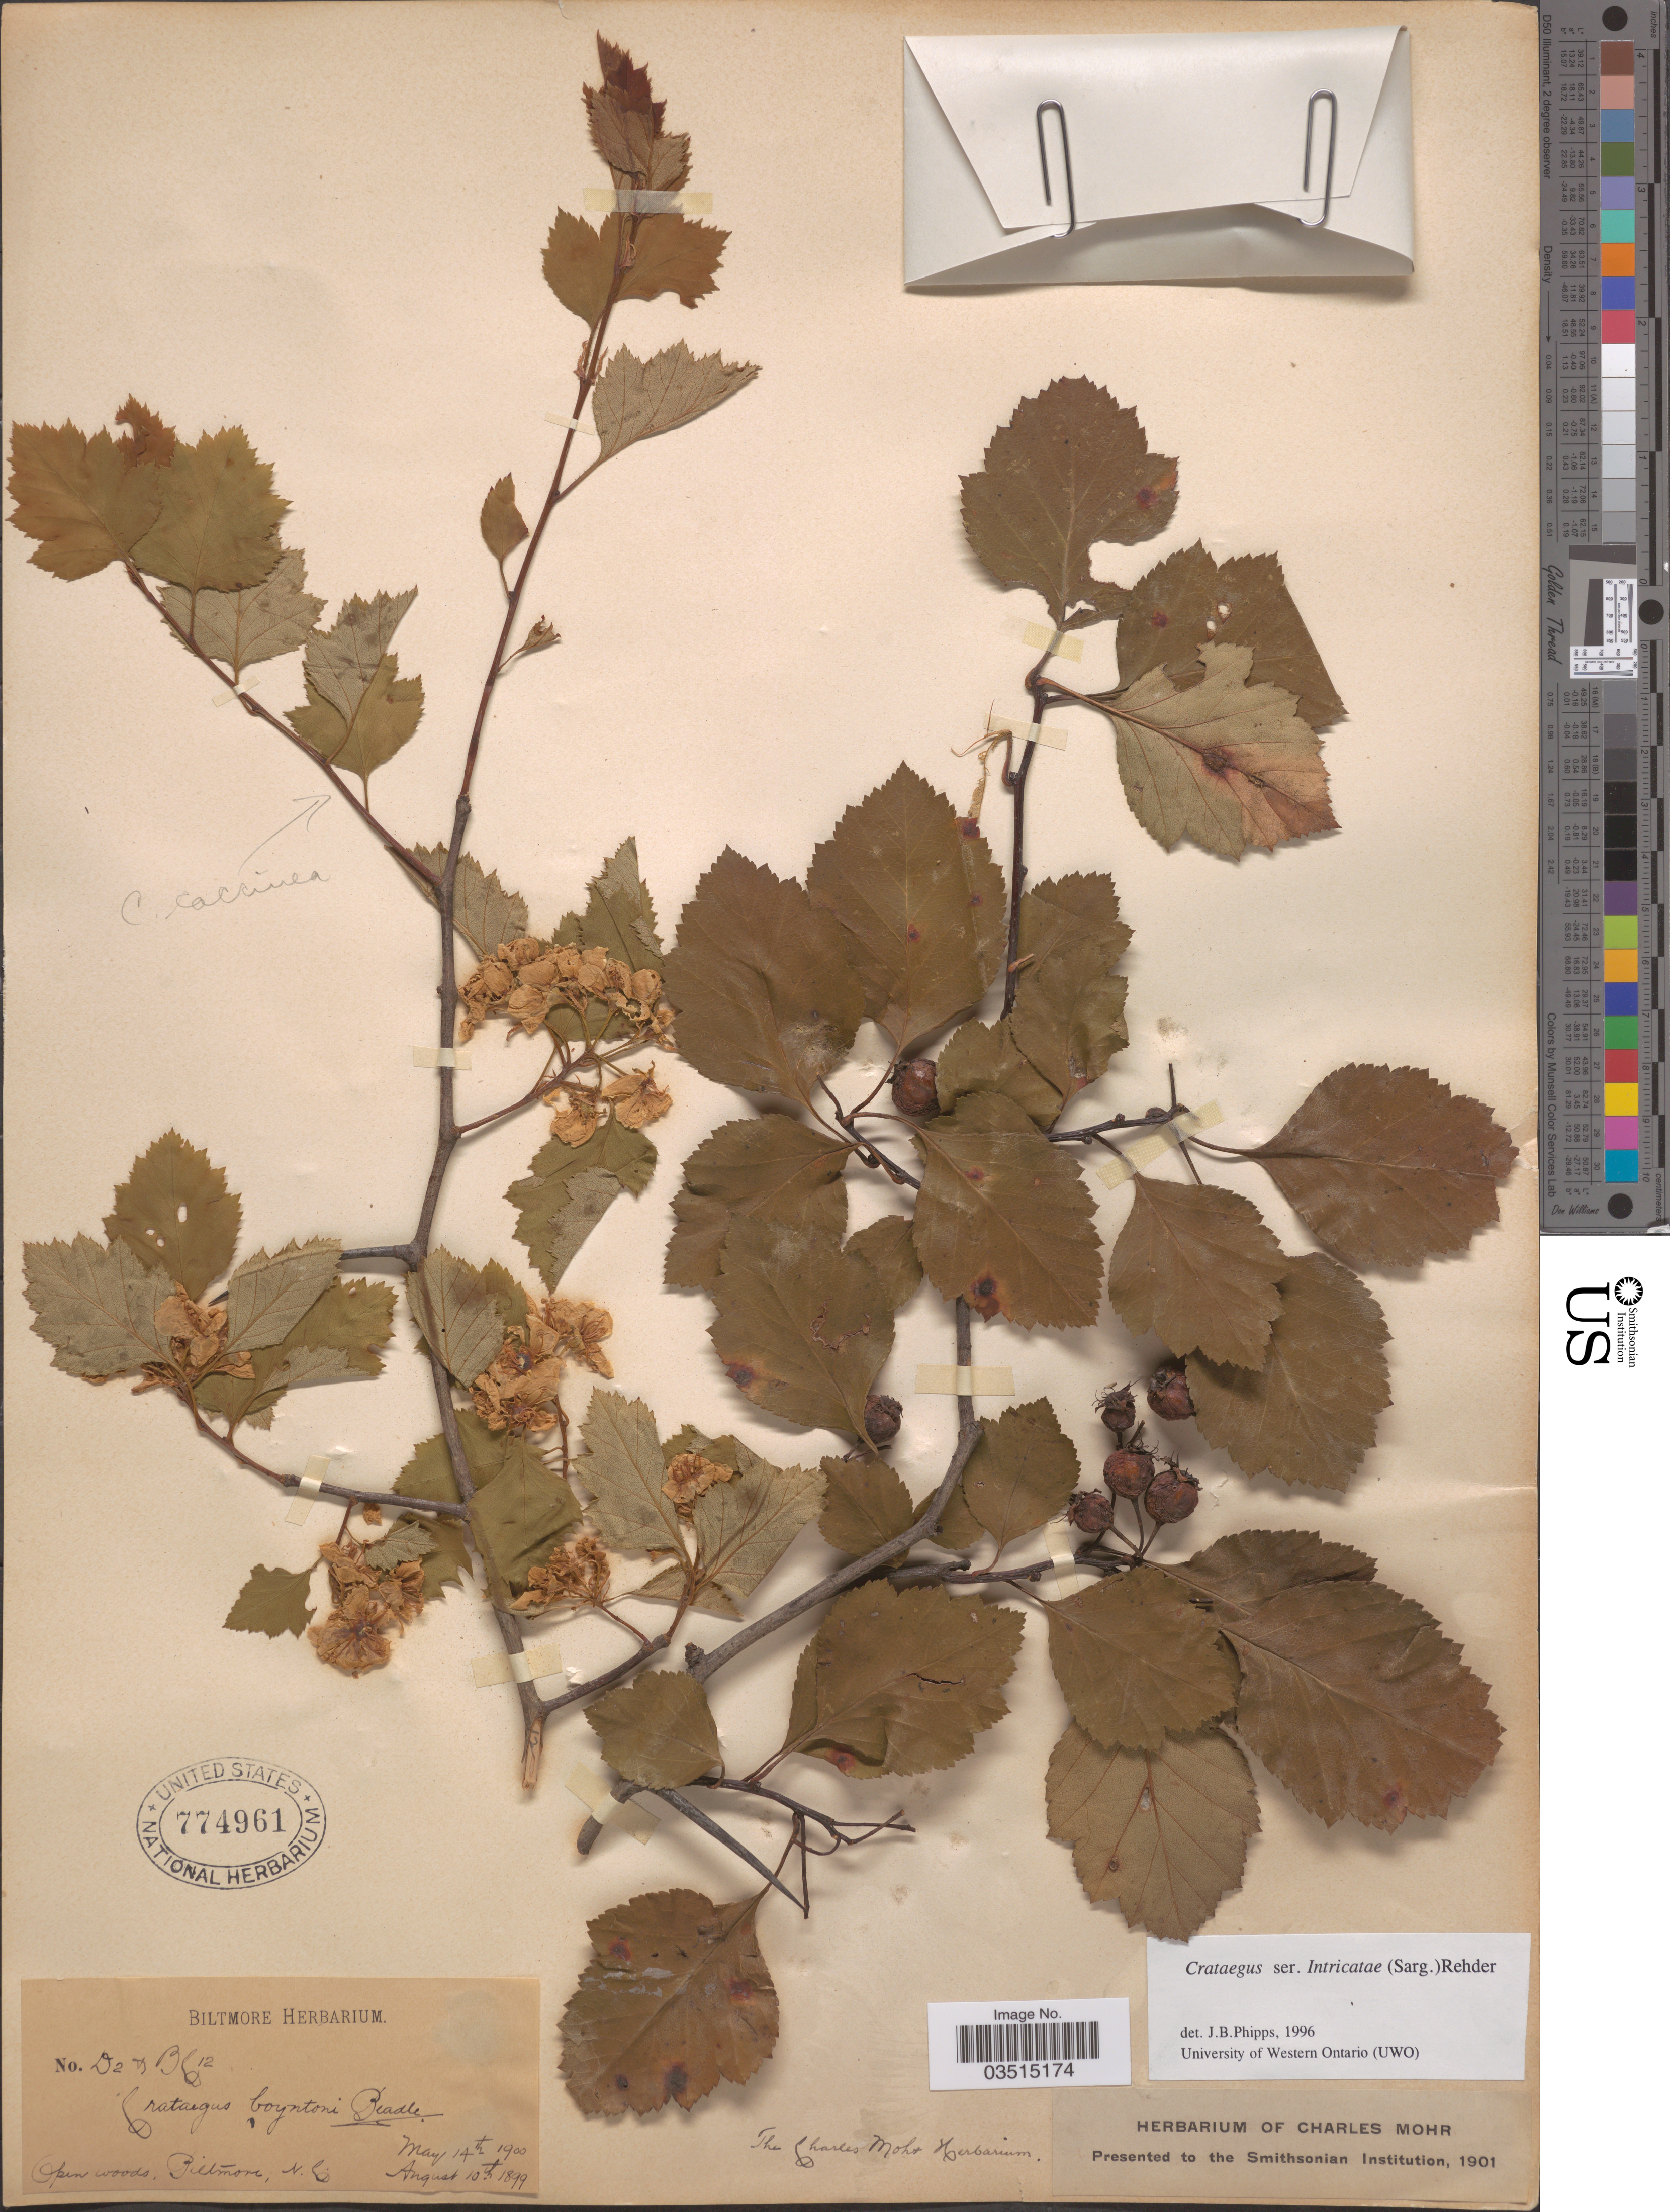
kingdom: Plantae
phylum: Tracheophyta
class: Magnoliopsida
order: Rosales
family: Rosaceae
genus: Crataegus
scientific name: Crataegus intricata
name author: Lange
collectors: ex herb. Biltmore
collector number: D2/BC12*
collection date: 1899-08-10/1900-05-14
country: United States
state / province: North Carolina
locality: Biltmore.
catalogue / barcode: US 774961